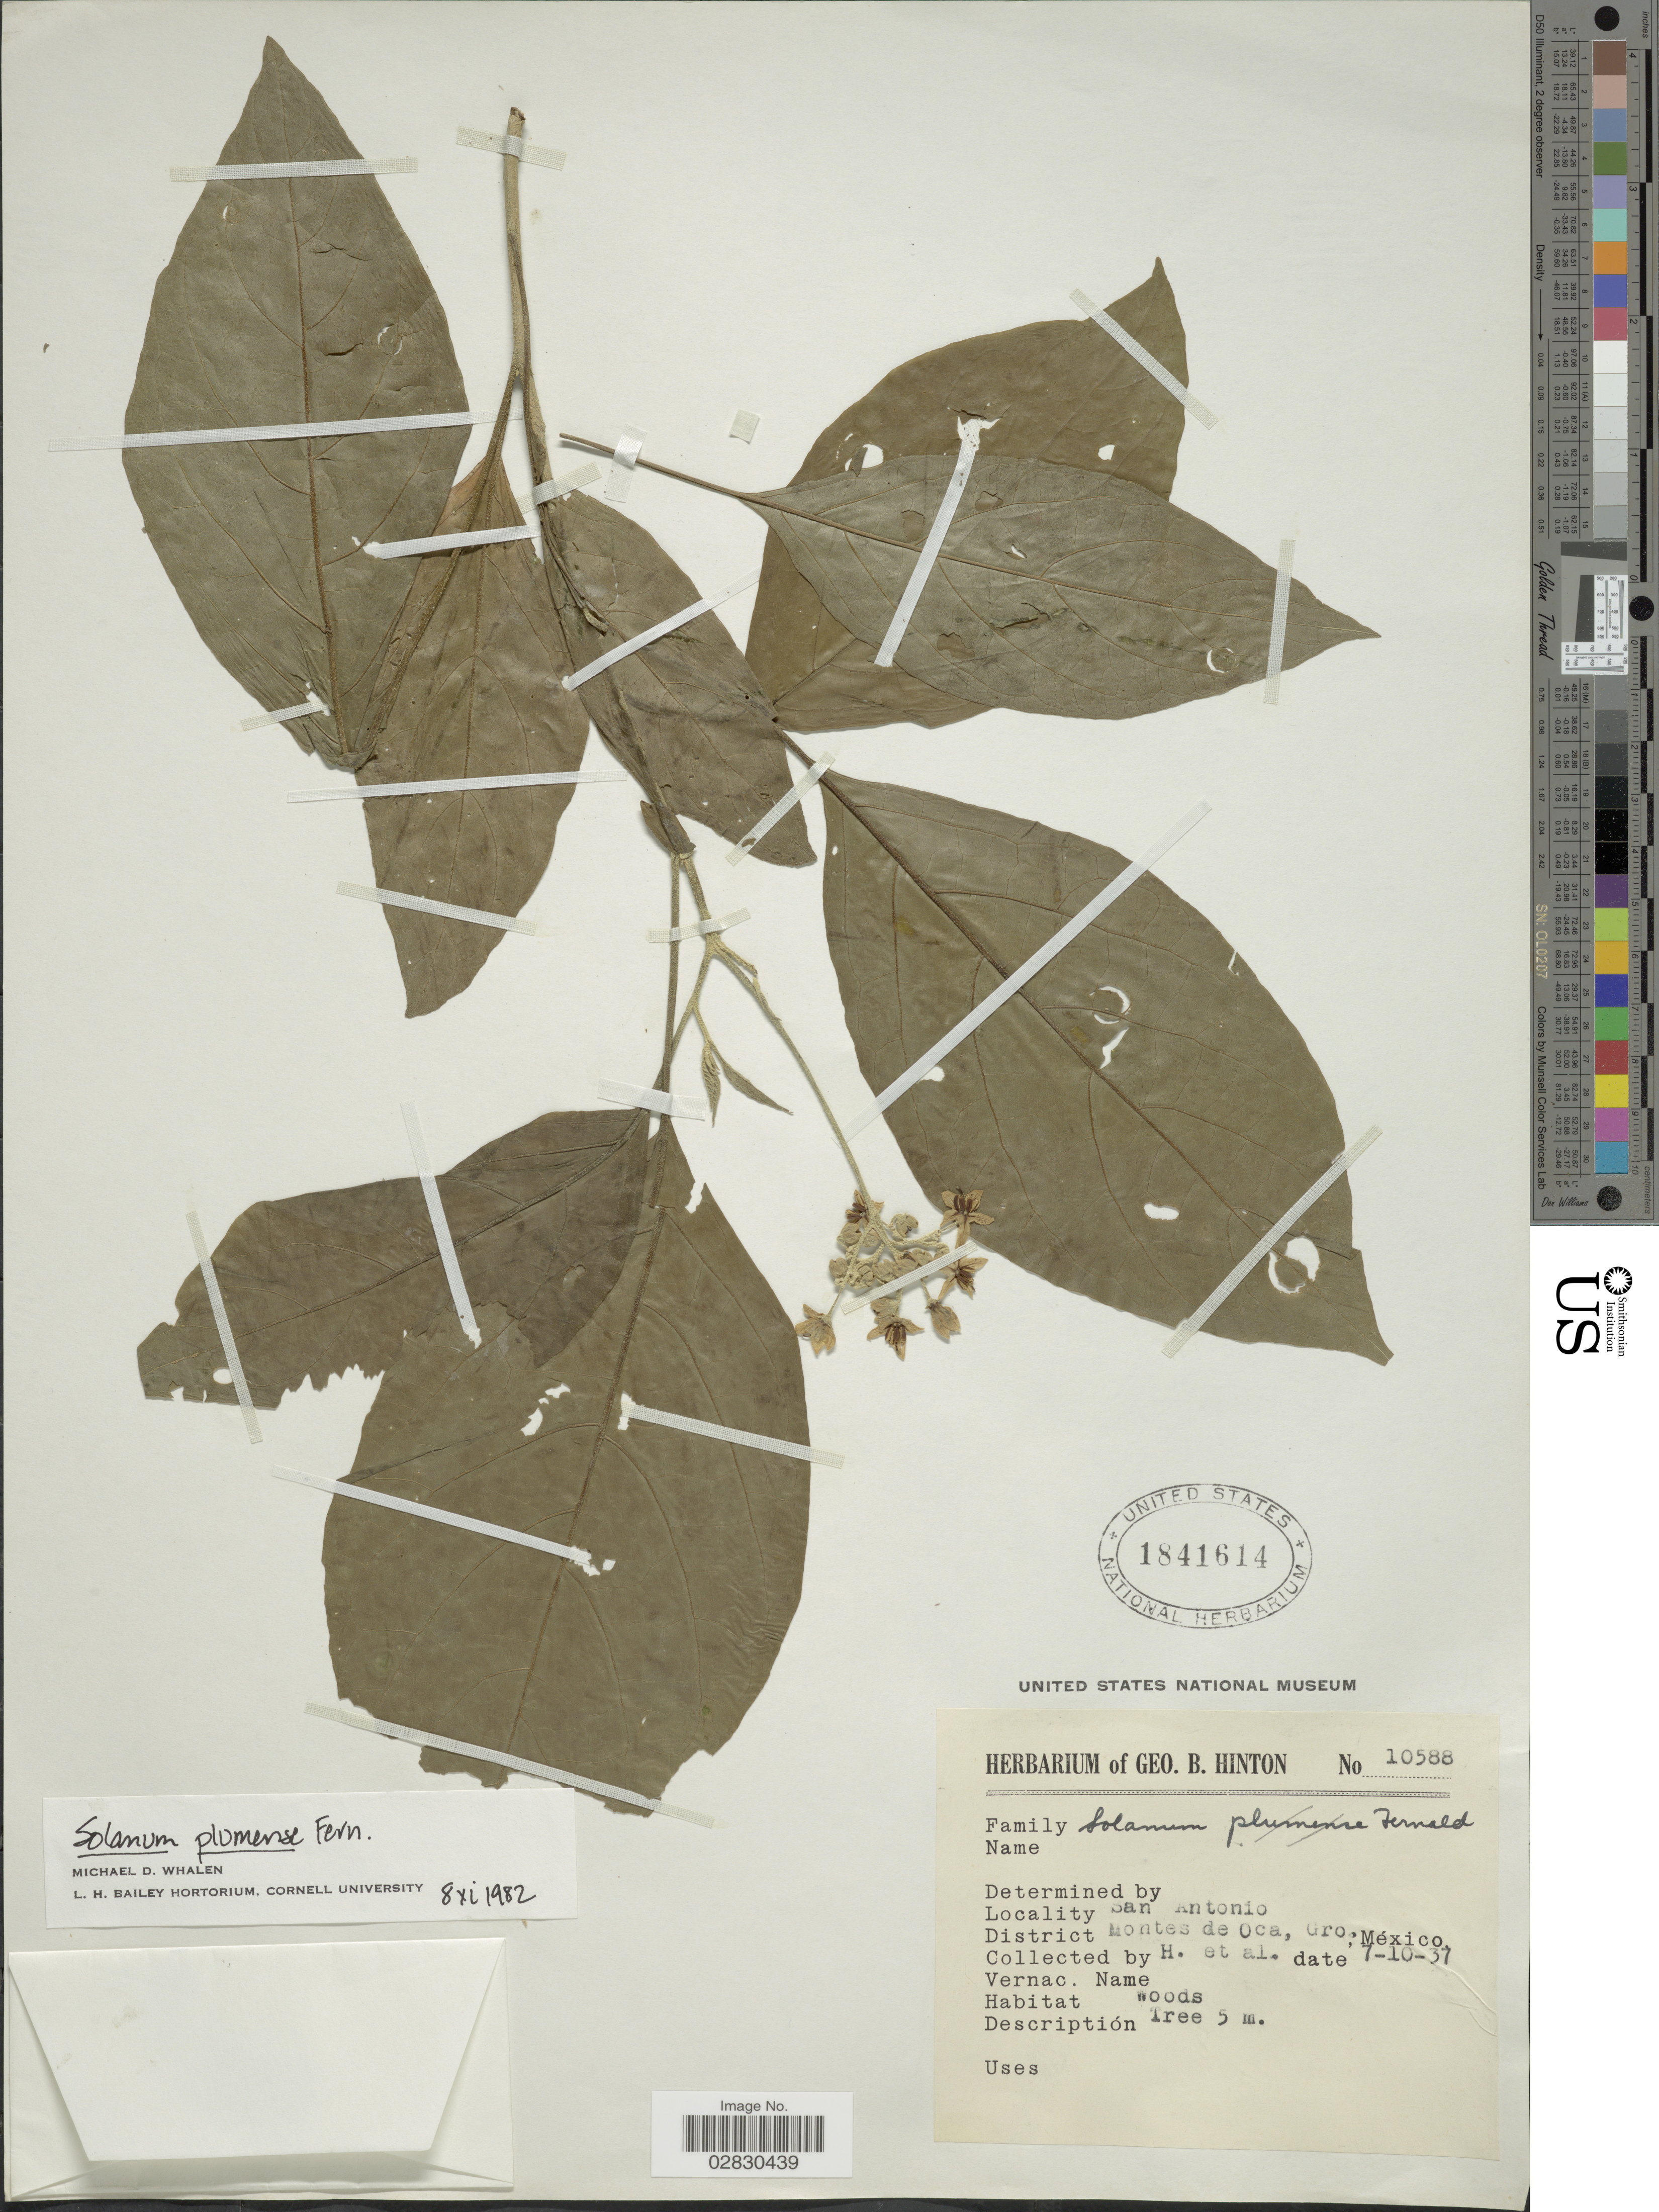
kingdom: Plantae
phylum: Tracheophyta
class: Magnoliopsida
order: Solanales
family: Solanaceae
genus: Solanum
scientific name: Solanum plumense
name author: Fernald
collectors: G. B. Hinton & et al.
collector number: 10588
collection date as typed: Transcribed d/m/y: 7/10/37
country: Mexico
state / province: Guerrero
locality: San Antonio. District Montes de Oca.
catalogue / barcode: US 1841614